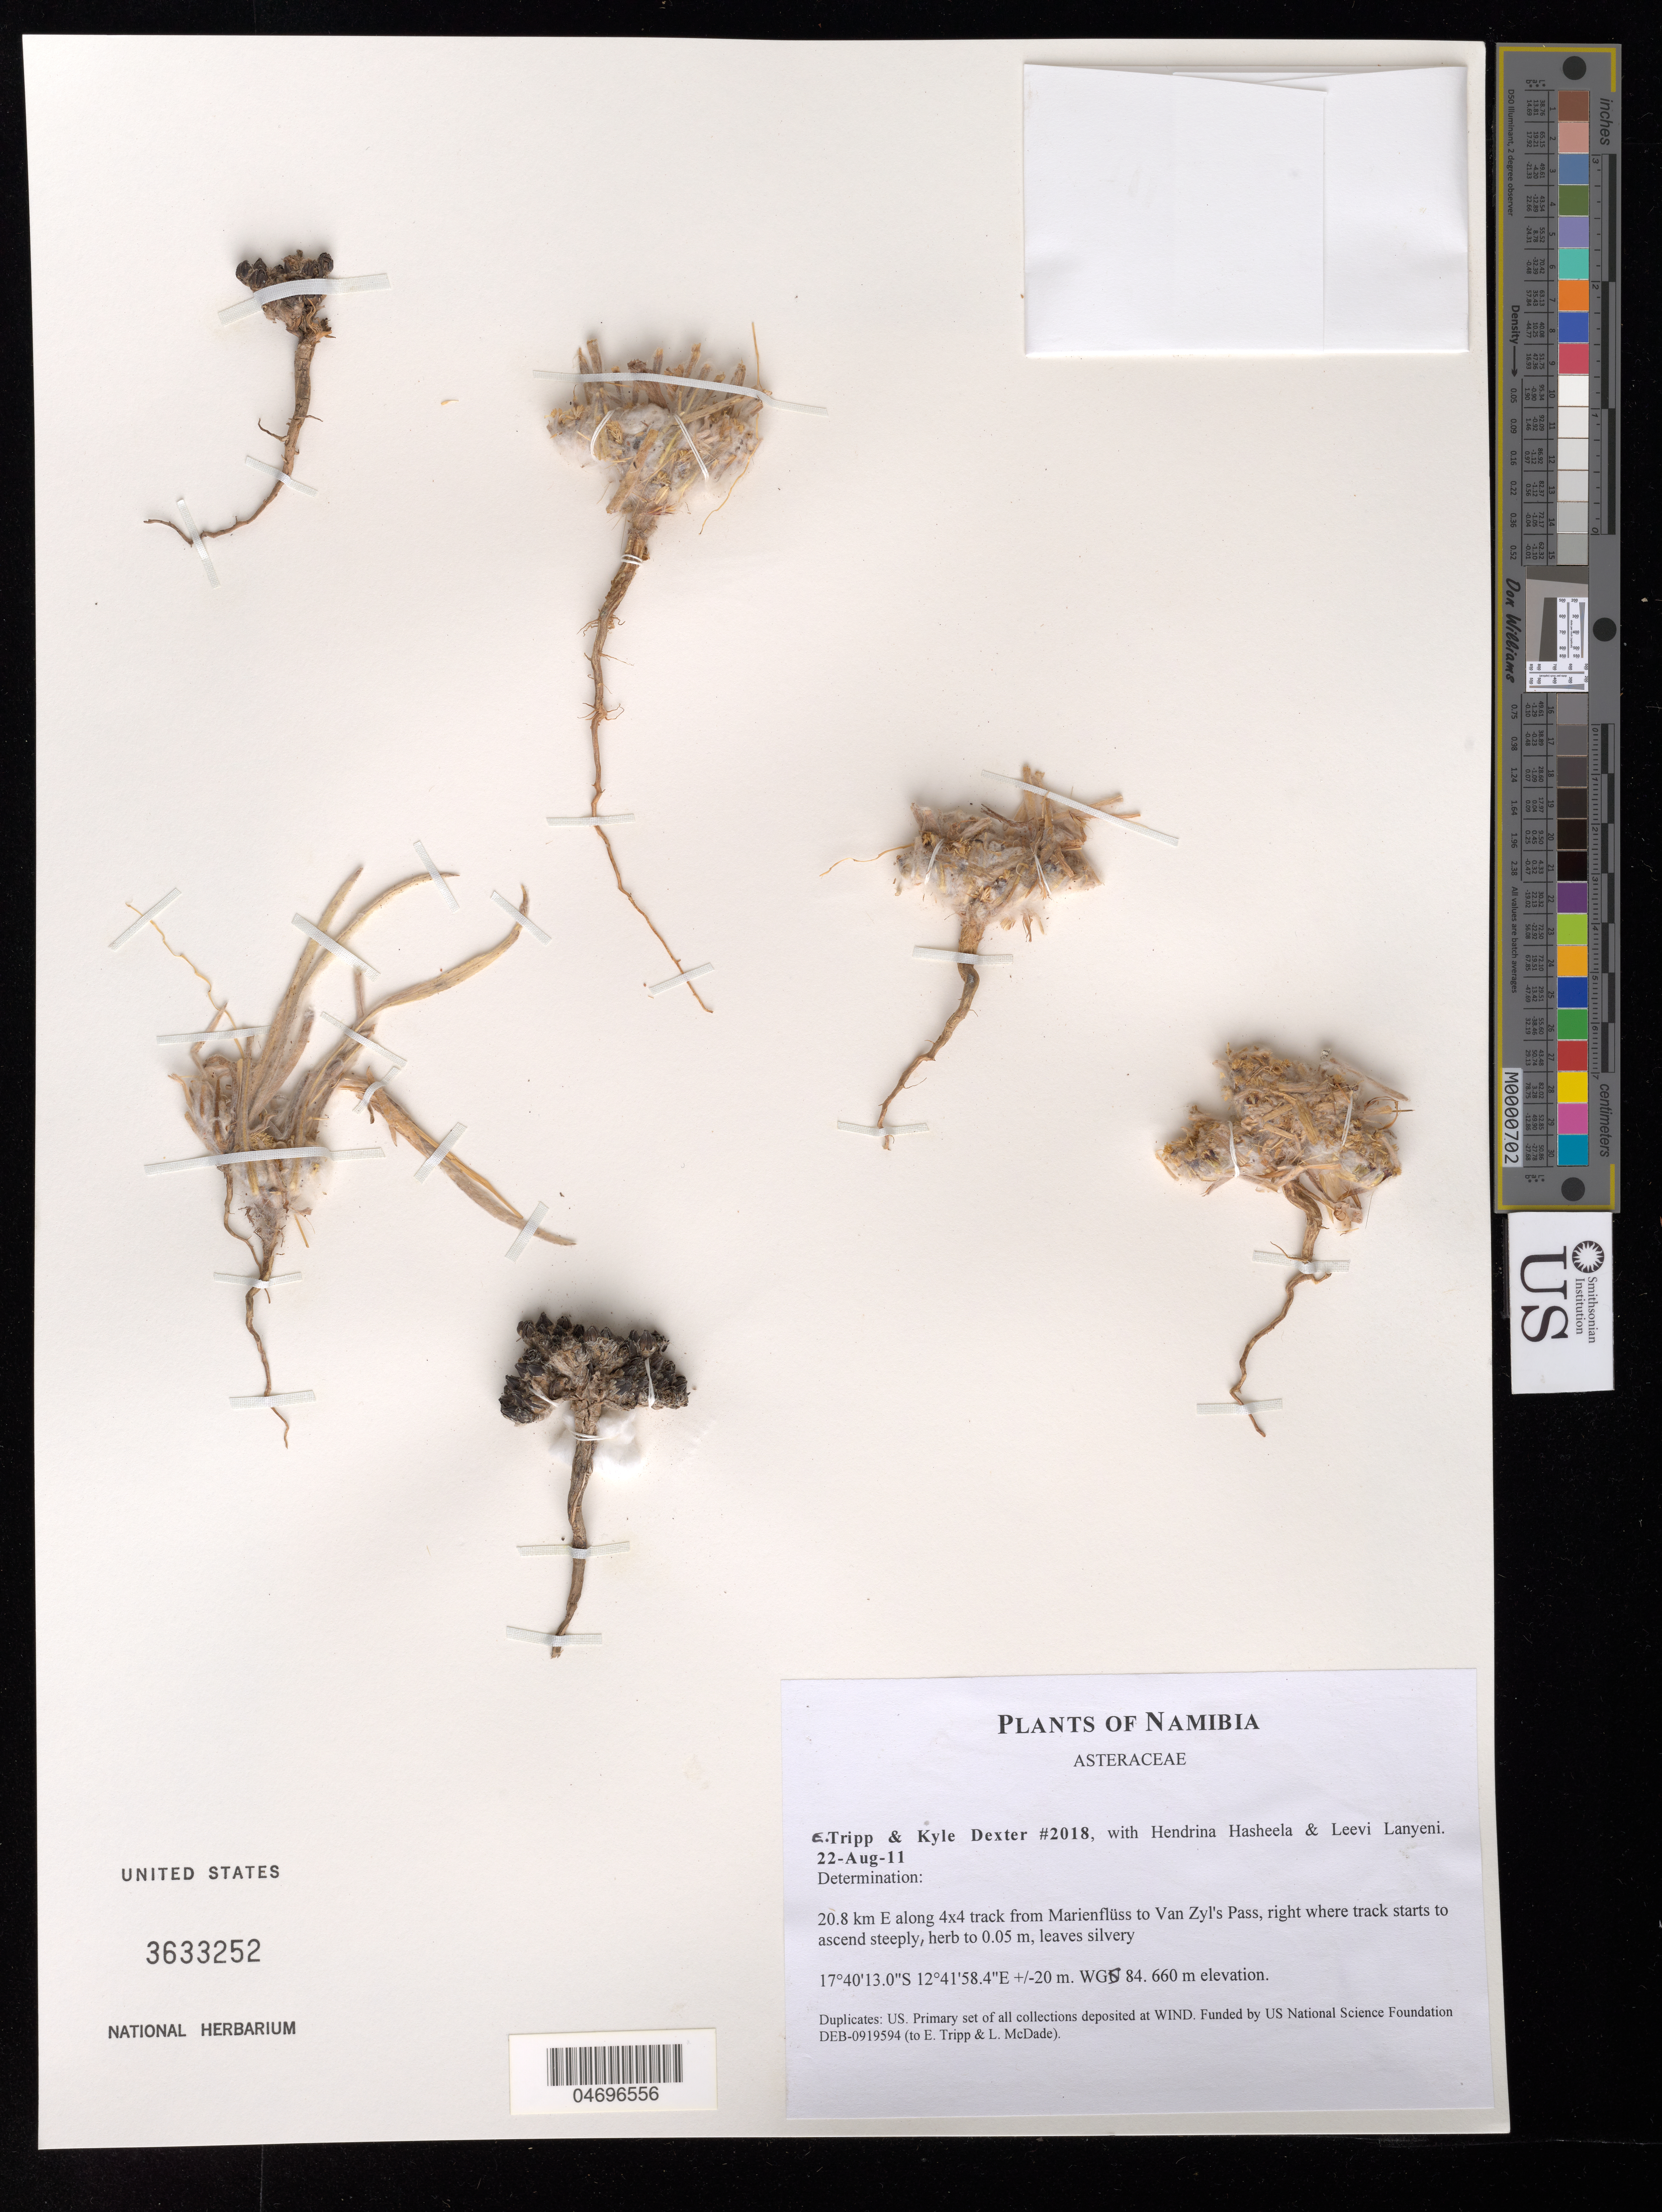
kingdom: Plantae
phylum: Tracheophyta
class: Magnoliopsida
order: Asterales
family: Asteraceae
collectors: E. Tripp, K. Dexter, H. Hasheela & L. Lanyeni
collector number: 2018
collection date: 2011-08-22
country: Namibia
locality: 20.8 km E along 4x4 track from Marienfluss to Van Zyl's Pass, right where track starts to ascend steeply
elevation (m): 660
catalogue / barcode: US 3633252